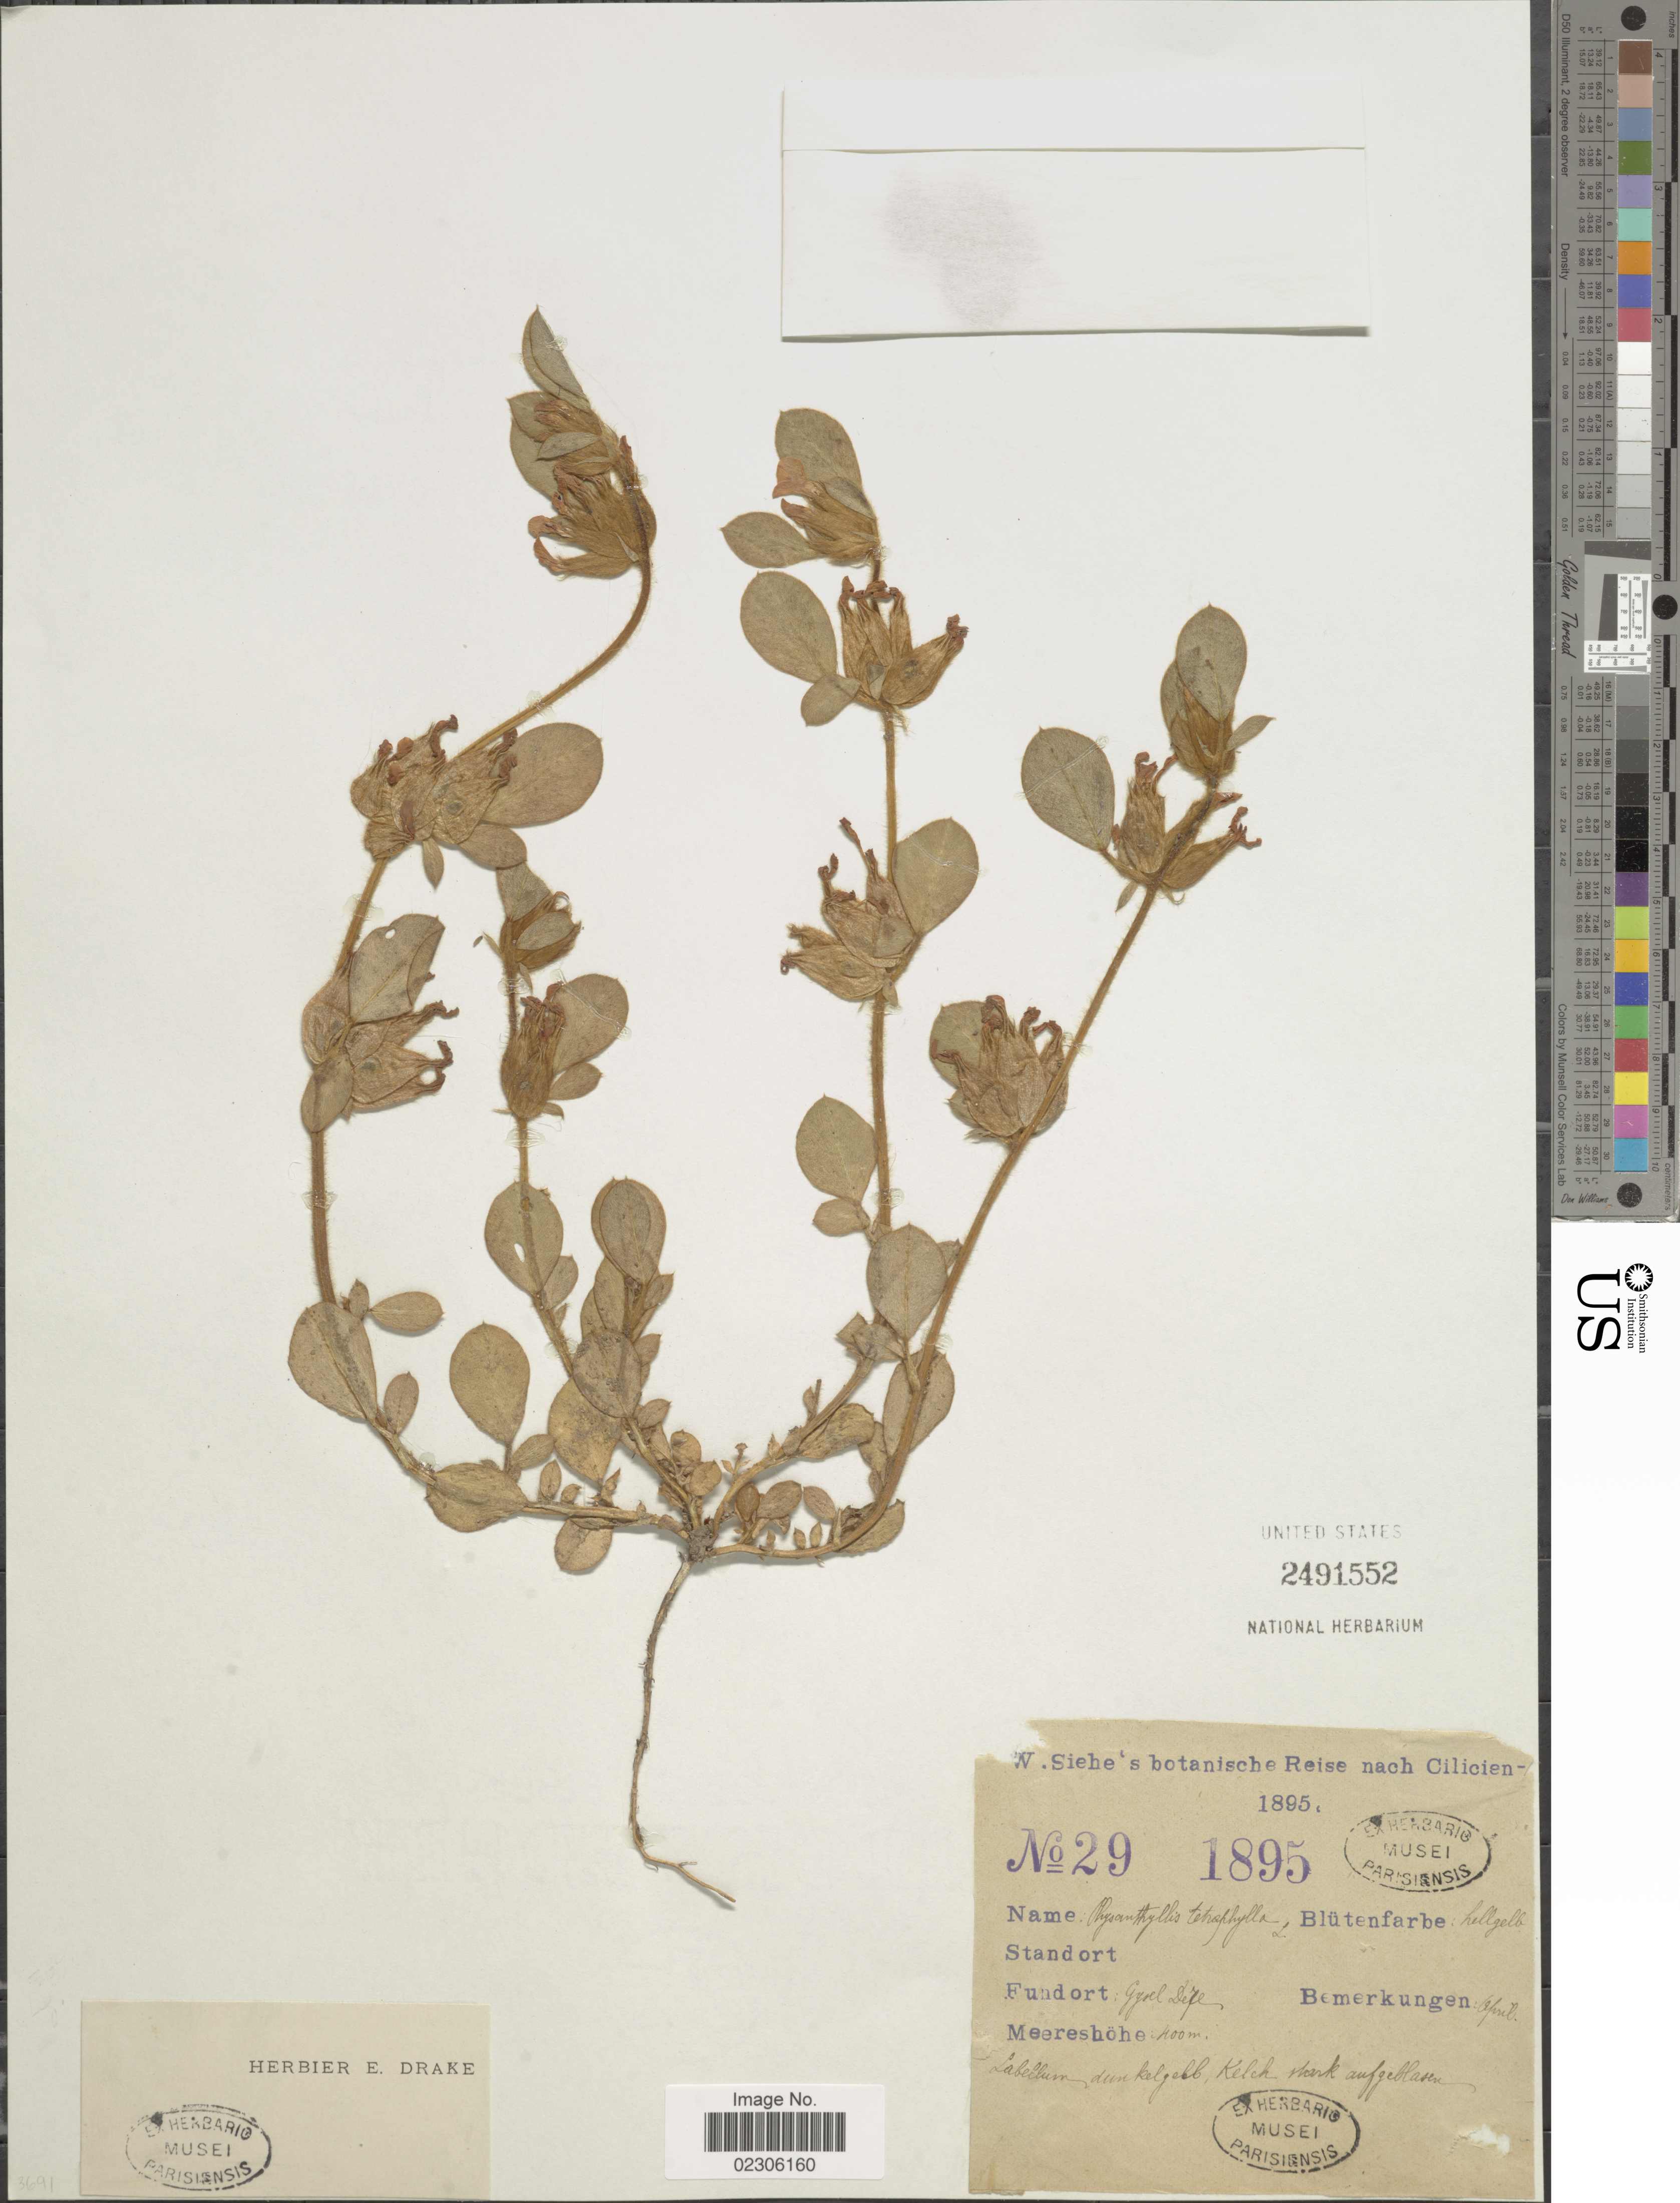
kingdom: Plantae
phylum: Tracheophyta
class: Magnoliopsida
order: Fabales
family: Fabaceae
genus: Anthyllis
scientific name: Anthyllis tetraphylla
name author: L.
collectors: W. Siehe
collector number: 29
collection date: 1895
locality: Gysel Defe [interpreted]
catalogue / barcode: US 2491552